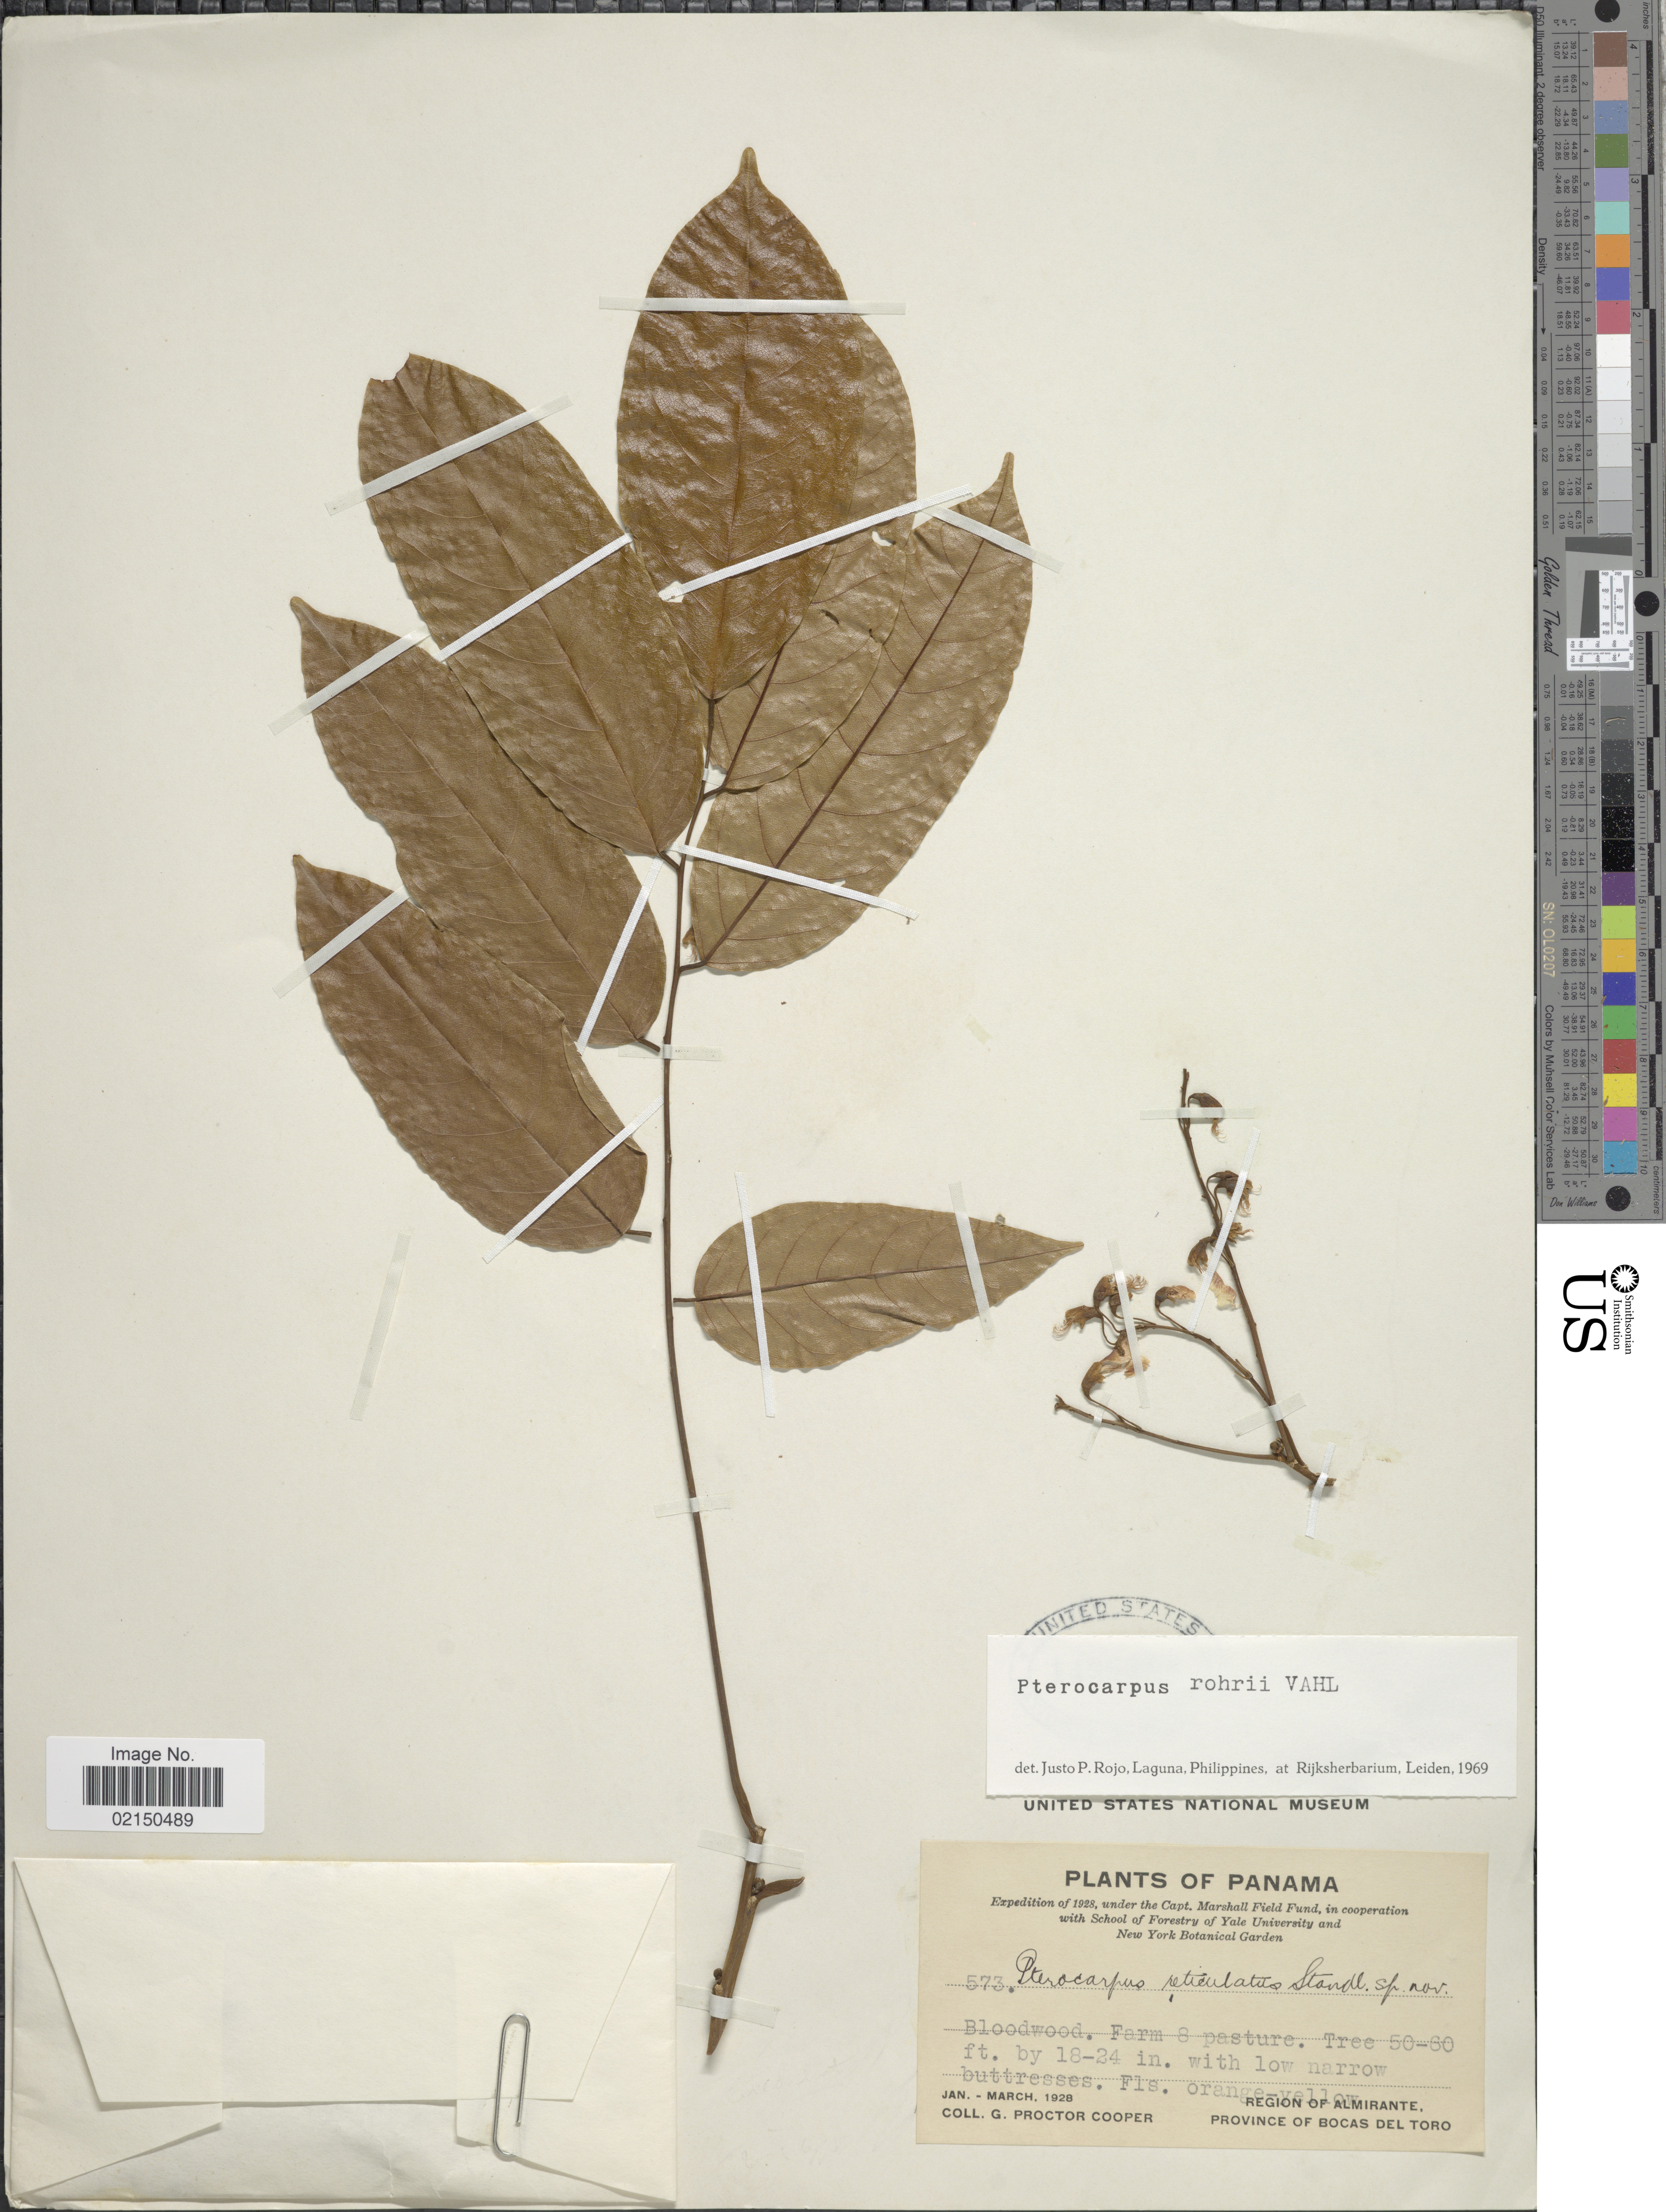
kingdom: Plantae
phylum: Tracheophyta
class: Magnoliopsida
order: Fabales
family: Fabaceae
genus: Pterocarpus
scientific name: Pterocarpus rohrii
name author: Vahl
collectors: G. Cooper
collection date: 1928-01/1928-03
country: Panama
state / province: Bocas del Toro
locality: Region of Almirante